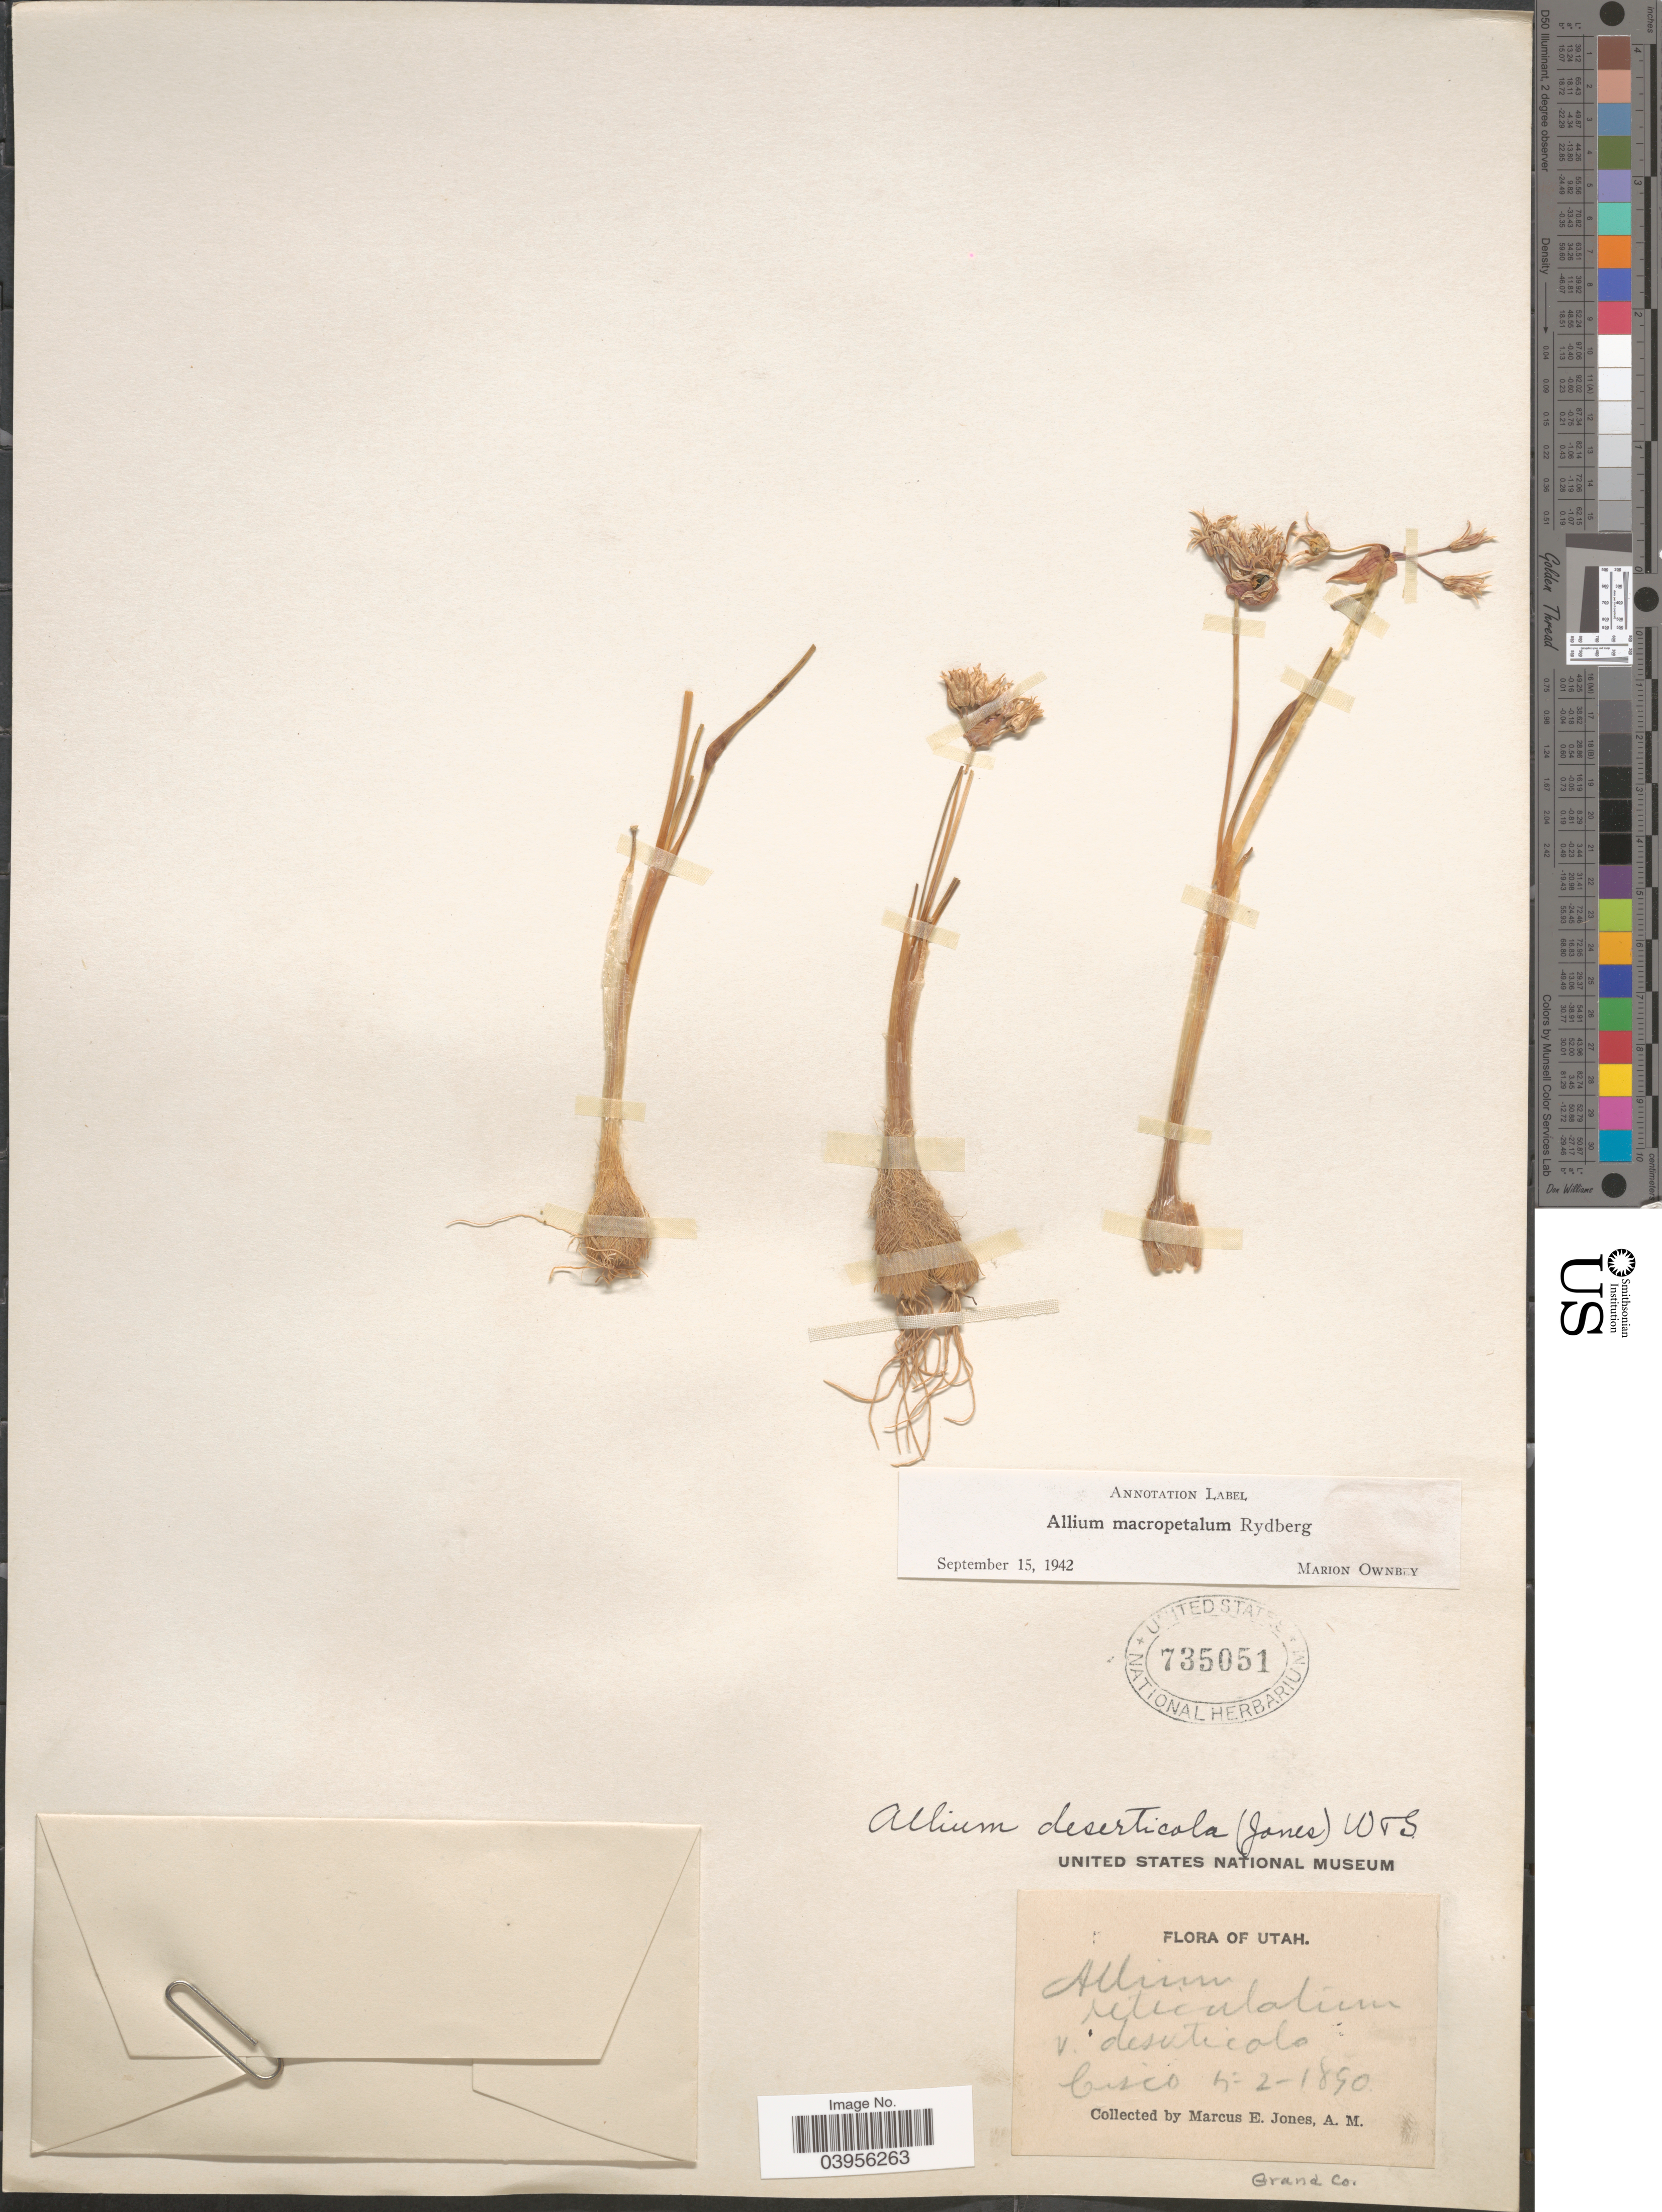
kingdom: Plantae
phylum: Tracheophyta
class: Liliopsida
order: Asparagales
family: Amaryllidaceae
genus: Allium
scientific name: Allium macropetalum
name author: Rydb.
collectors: M. E. Jones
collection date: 1890-05-02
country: United States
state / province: Utah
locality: Cisco. Grand Co.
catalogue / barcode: US 735051